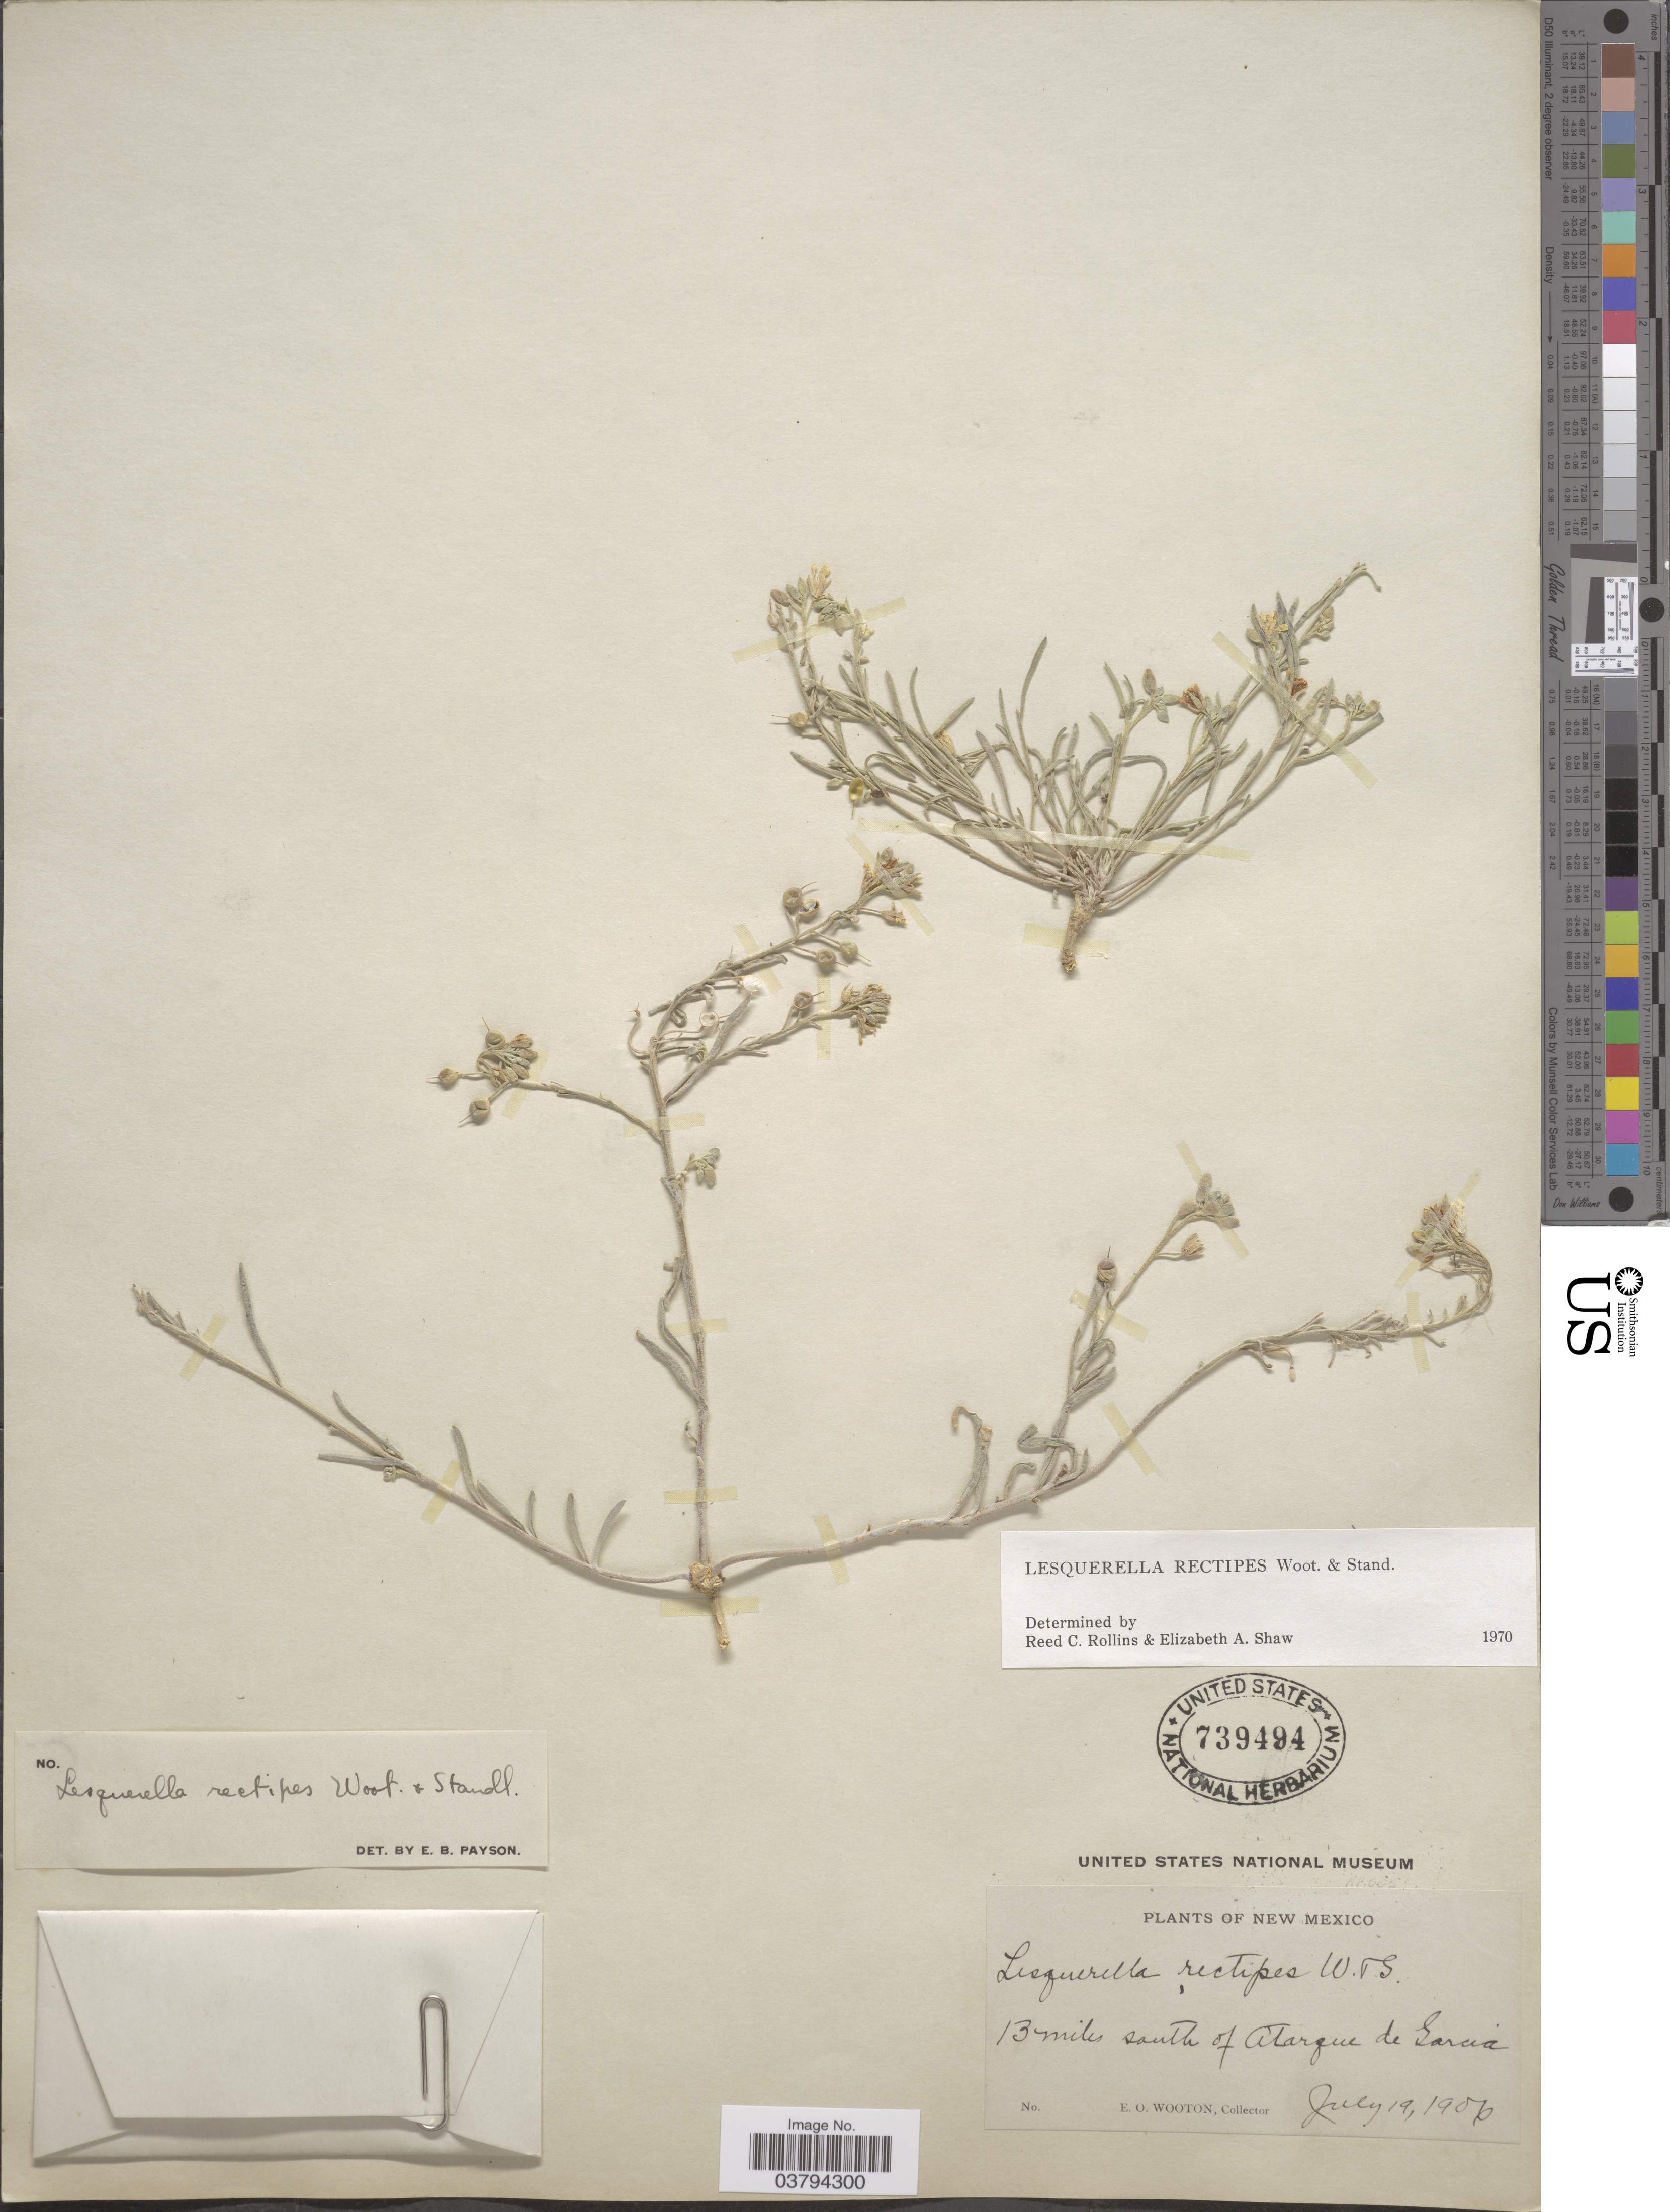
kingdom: Plantae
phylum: Tracheophyta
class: Magnoliopsida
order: Brassicales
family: Brassicaceae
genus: Lesquerella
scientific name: Lesquerella rectipes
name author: Wooton & Standl.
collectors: E. O. Wooton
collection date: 1906-07-19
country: United States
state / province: New Mexico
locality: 13 miles south of Atarque de Garcia.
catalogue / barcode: US 739494